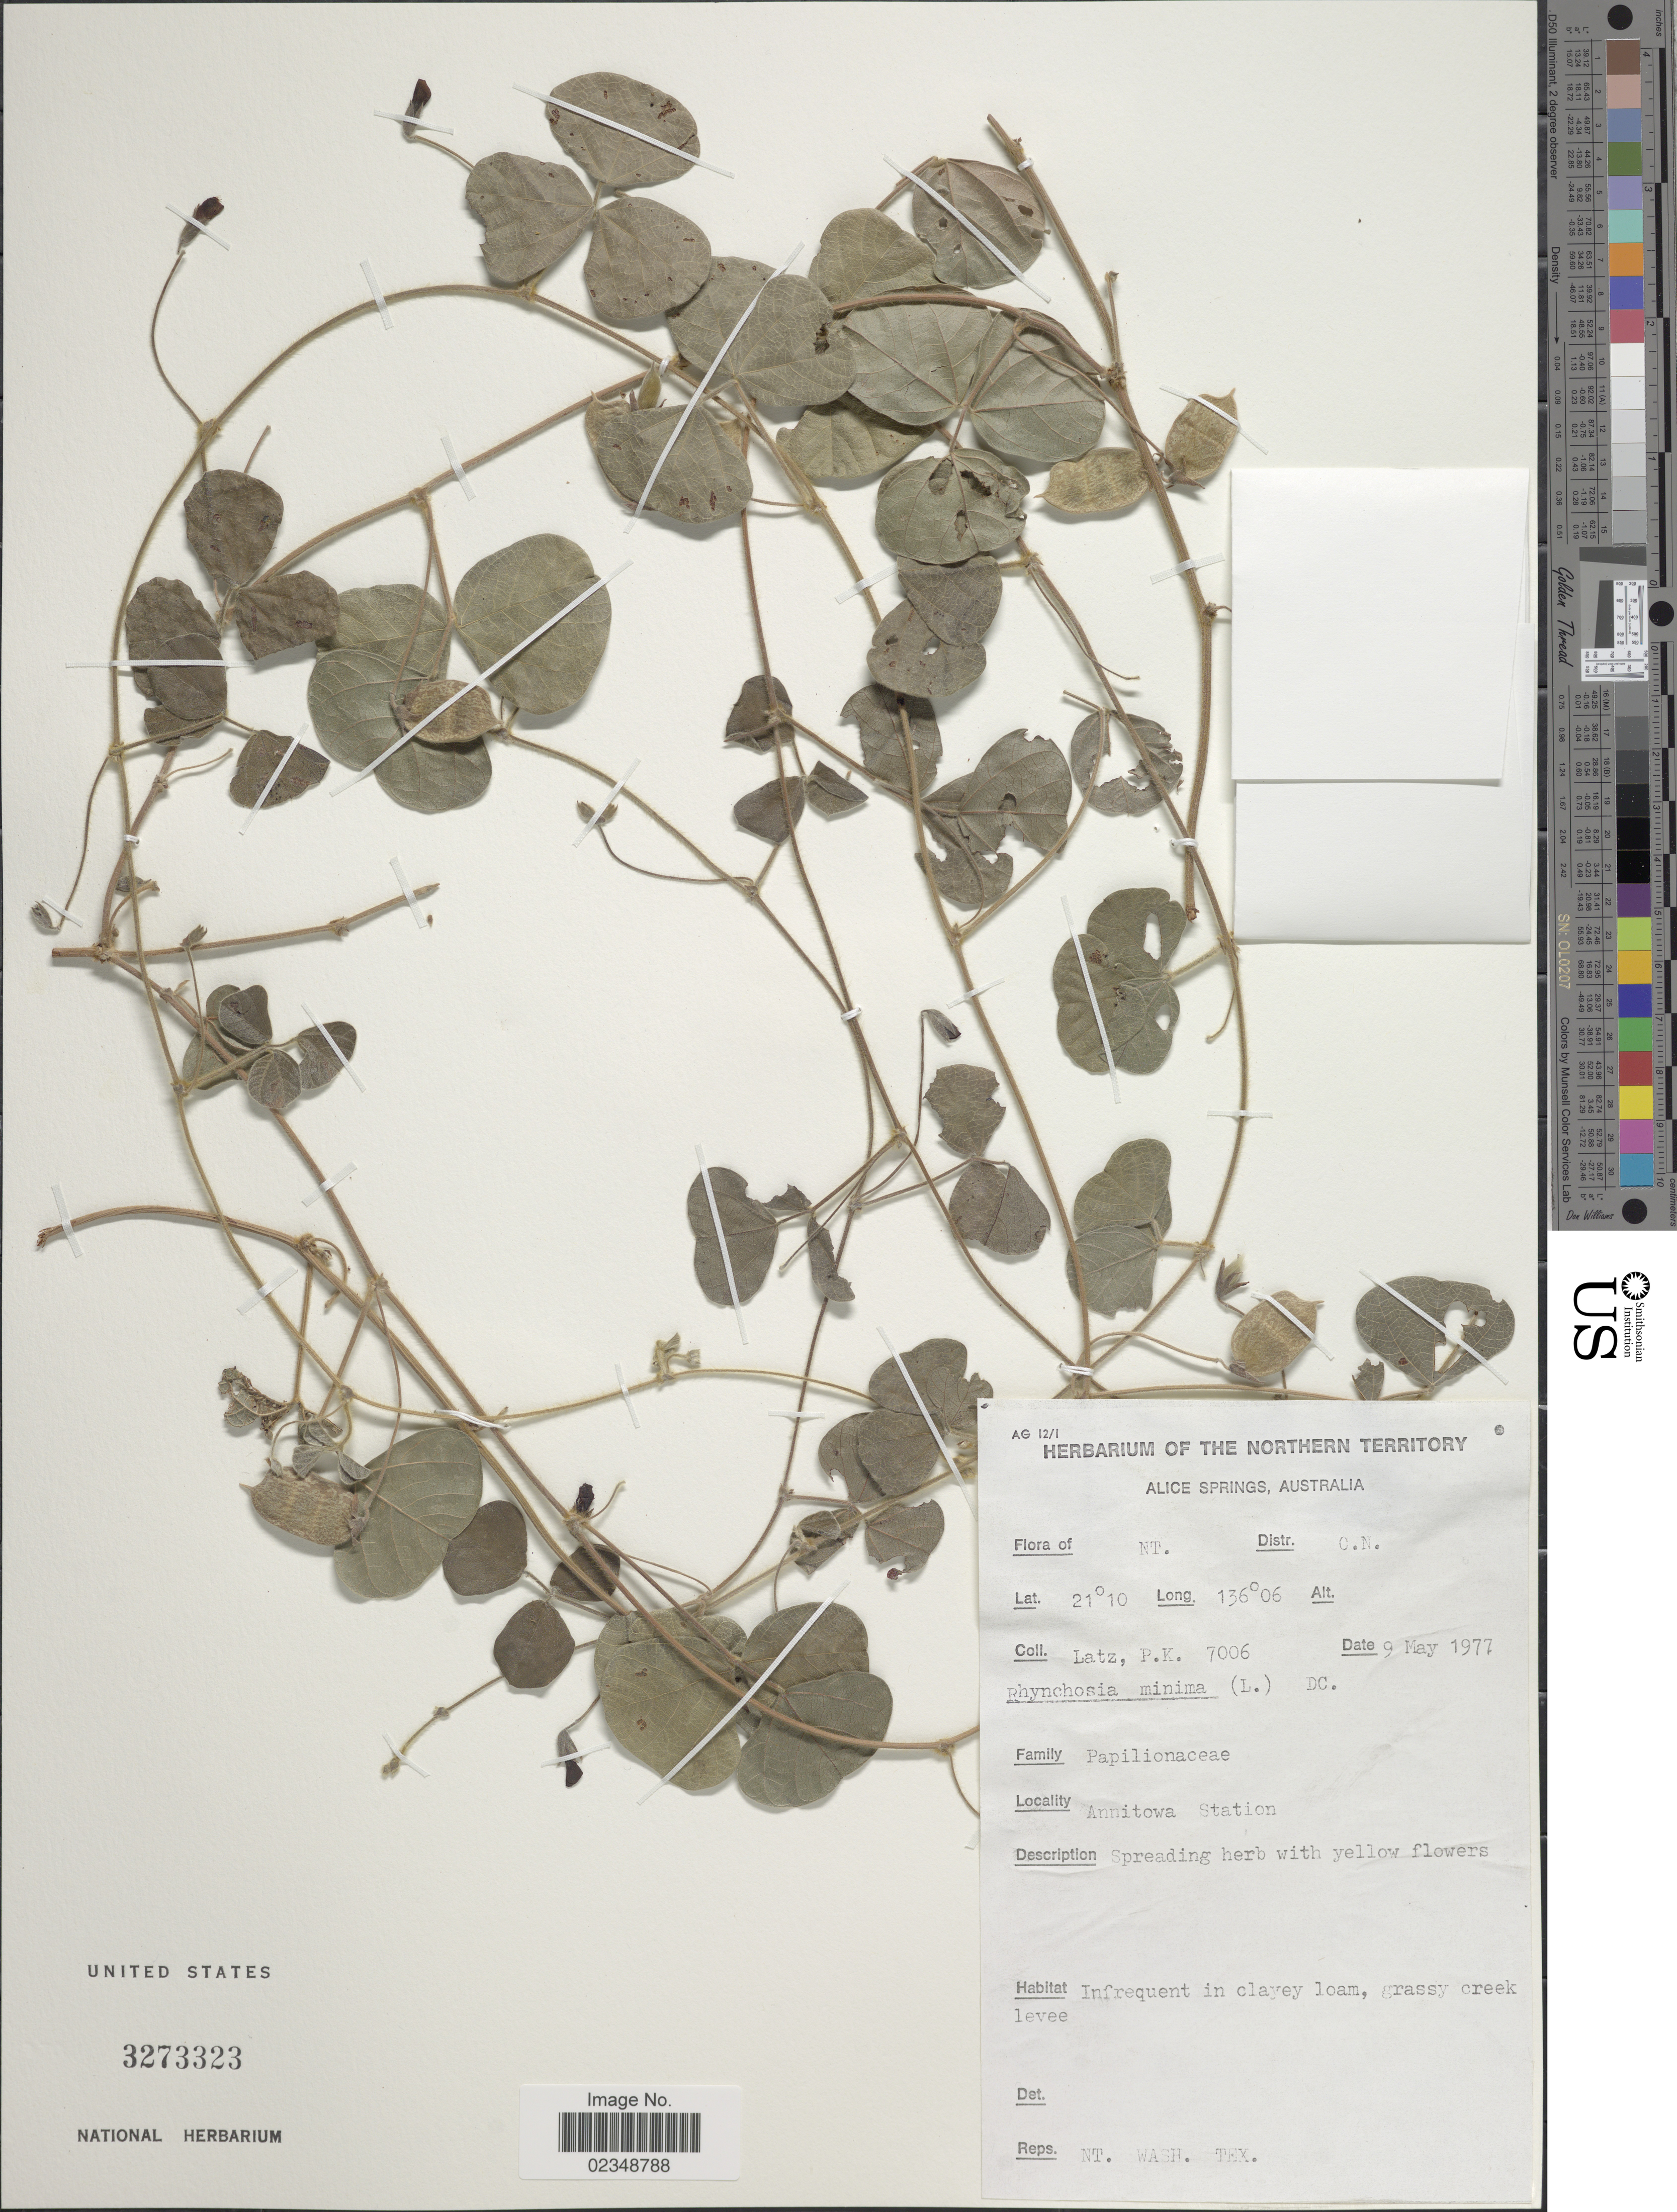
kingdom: Plantae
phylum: Tracheophyta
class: Magnoliopsida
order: Fabales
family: Fabaceae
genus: Rhynchosia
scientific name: Rhynchosia minima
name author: (L.) DC.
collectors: P. Latz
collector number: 7006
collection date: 1977-05-09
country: Australia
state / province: Northern Territory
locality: Distr. C.N. Annitowa Station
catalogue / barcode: US 3273323